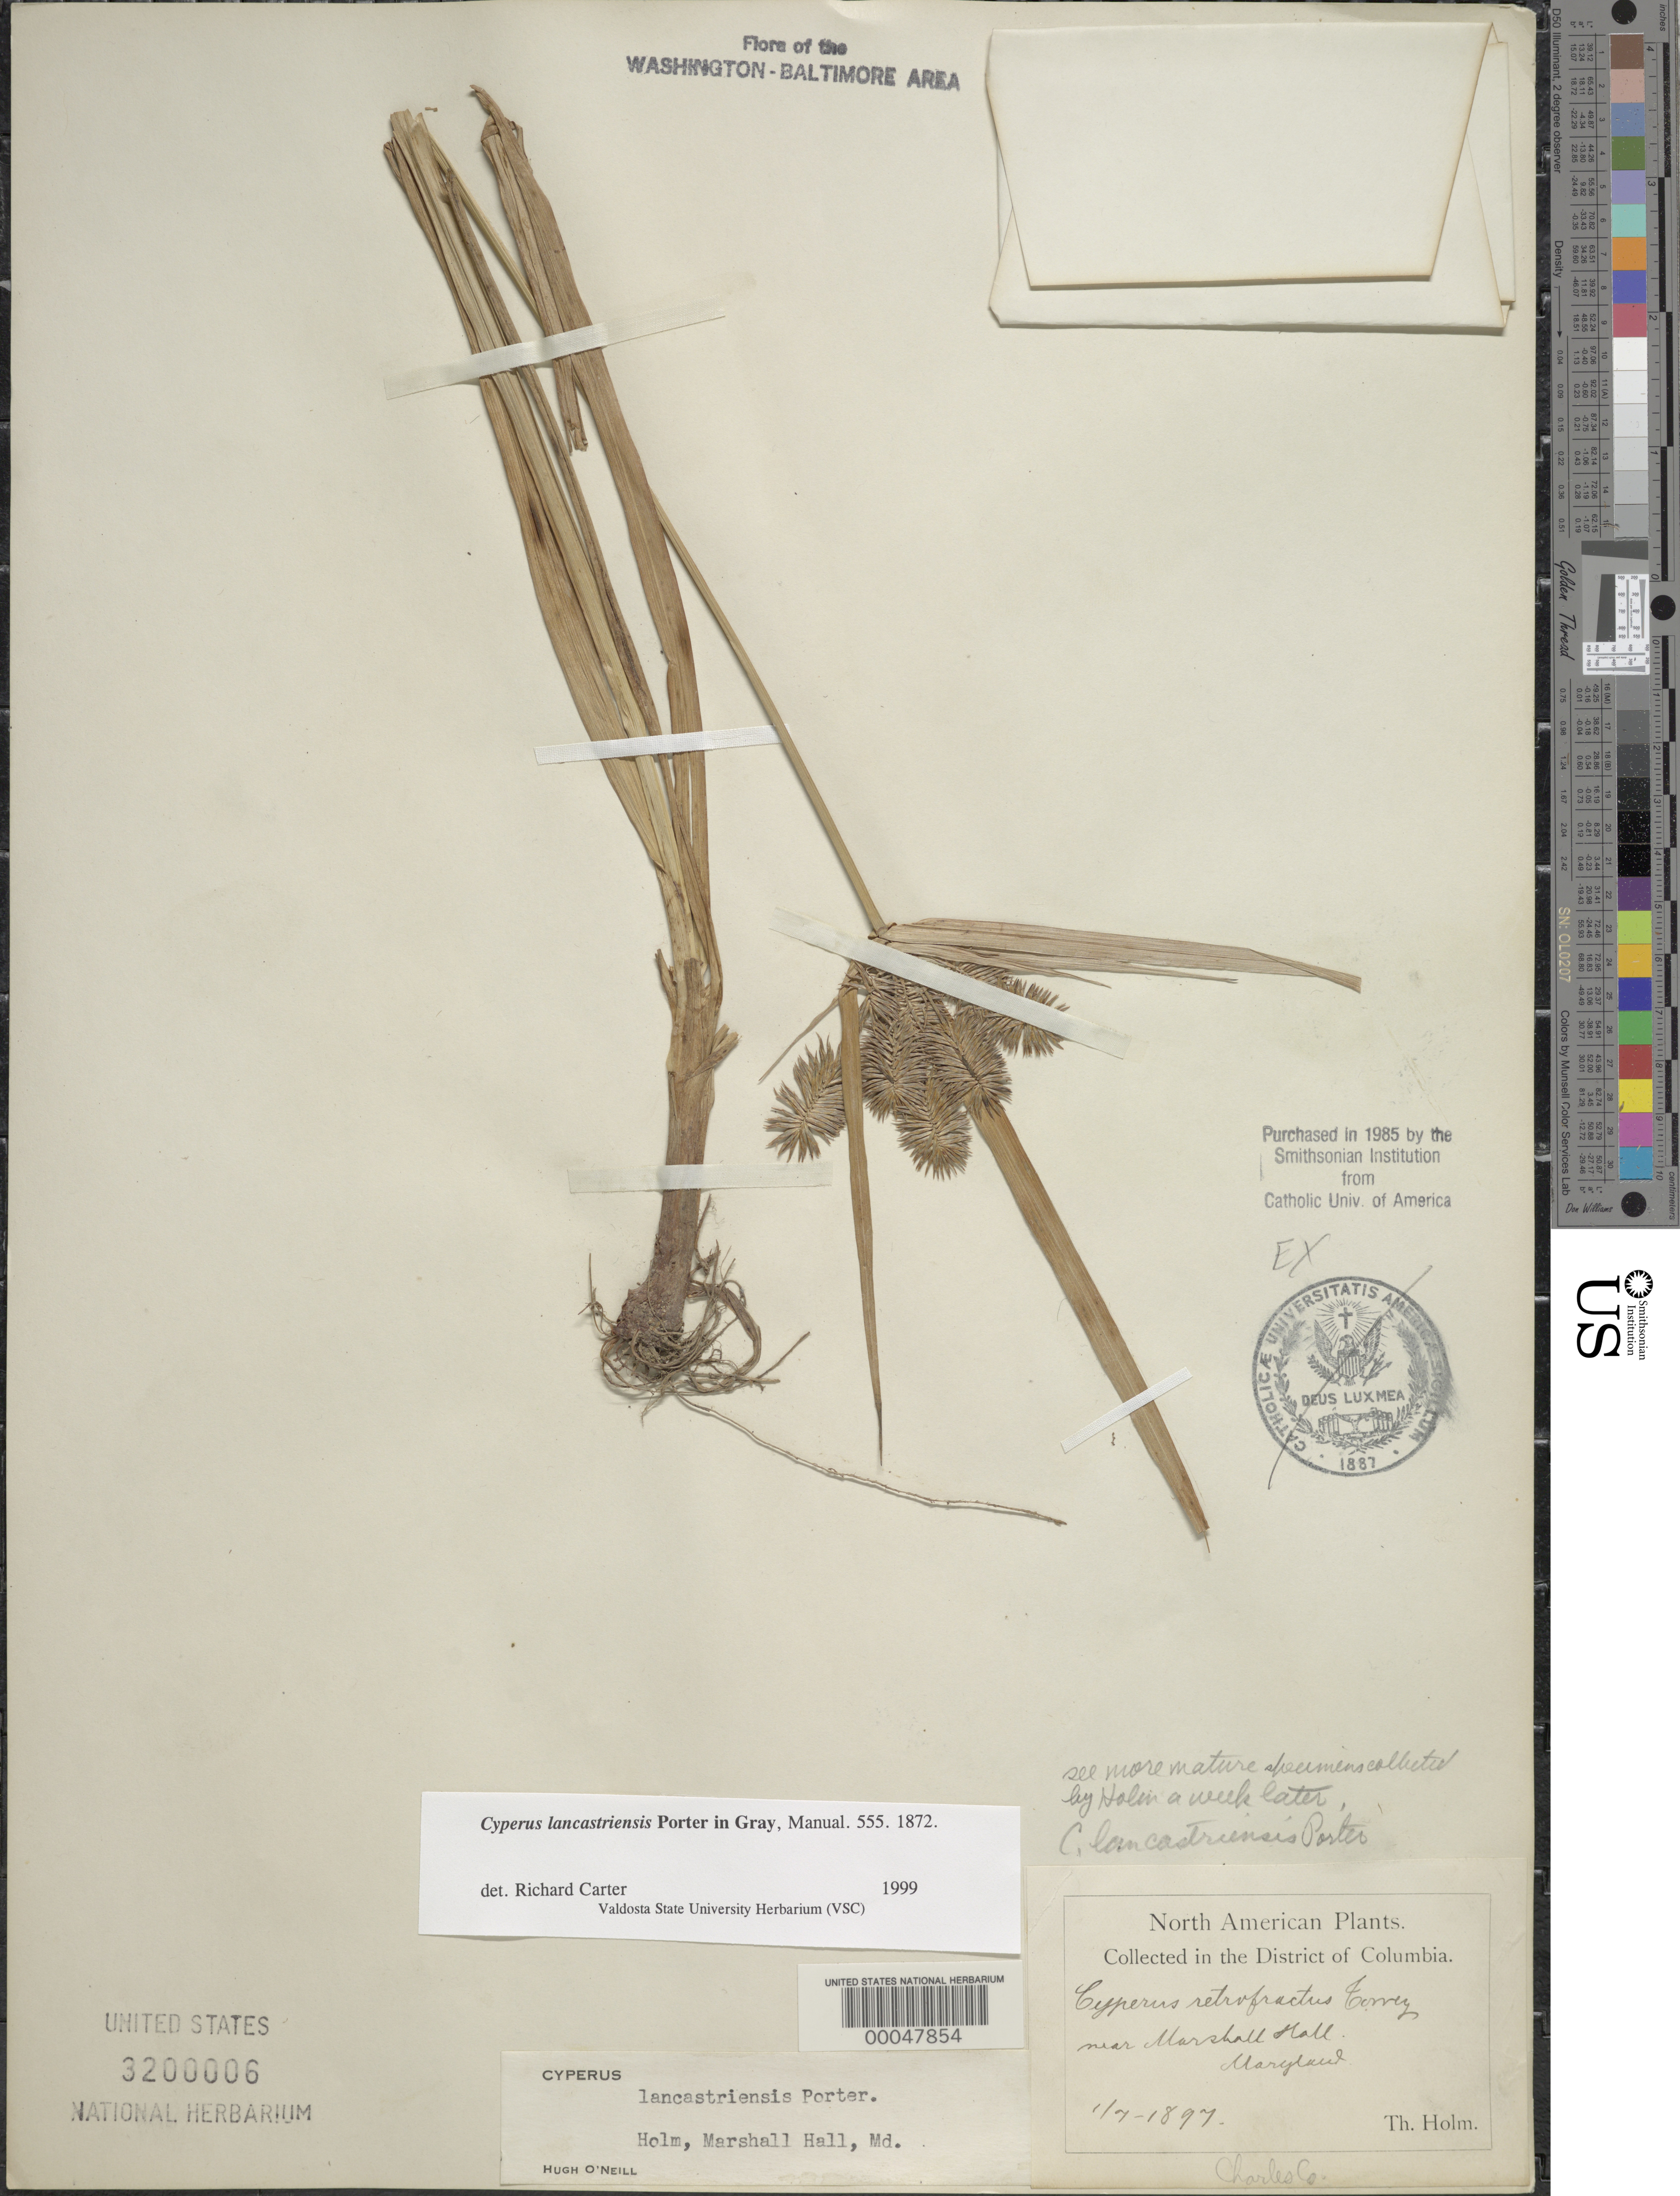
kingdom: Plantae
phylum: Tracheophyta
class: Liliopsida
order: Poales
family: Cyperaceae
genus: Cyperus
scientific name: Cyperus lancastriensis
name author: Porter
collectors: T. Holm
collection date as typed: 01 Jul 1897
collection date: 1897-07-01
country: United States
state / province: Maryland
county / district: Charles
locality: Marshall Hall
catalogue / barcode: US 3200006